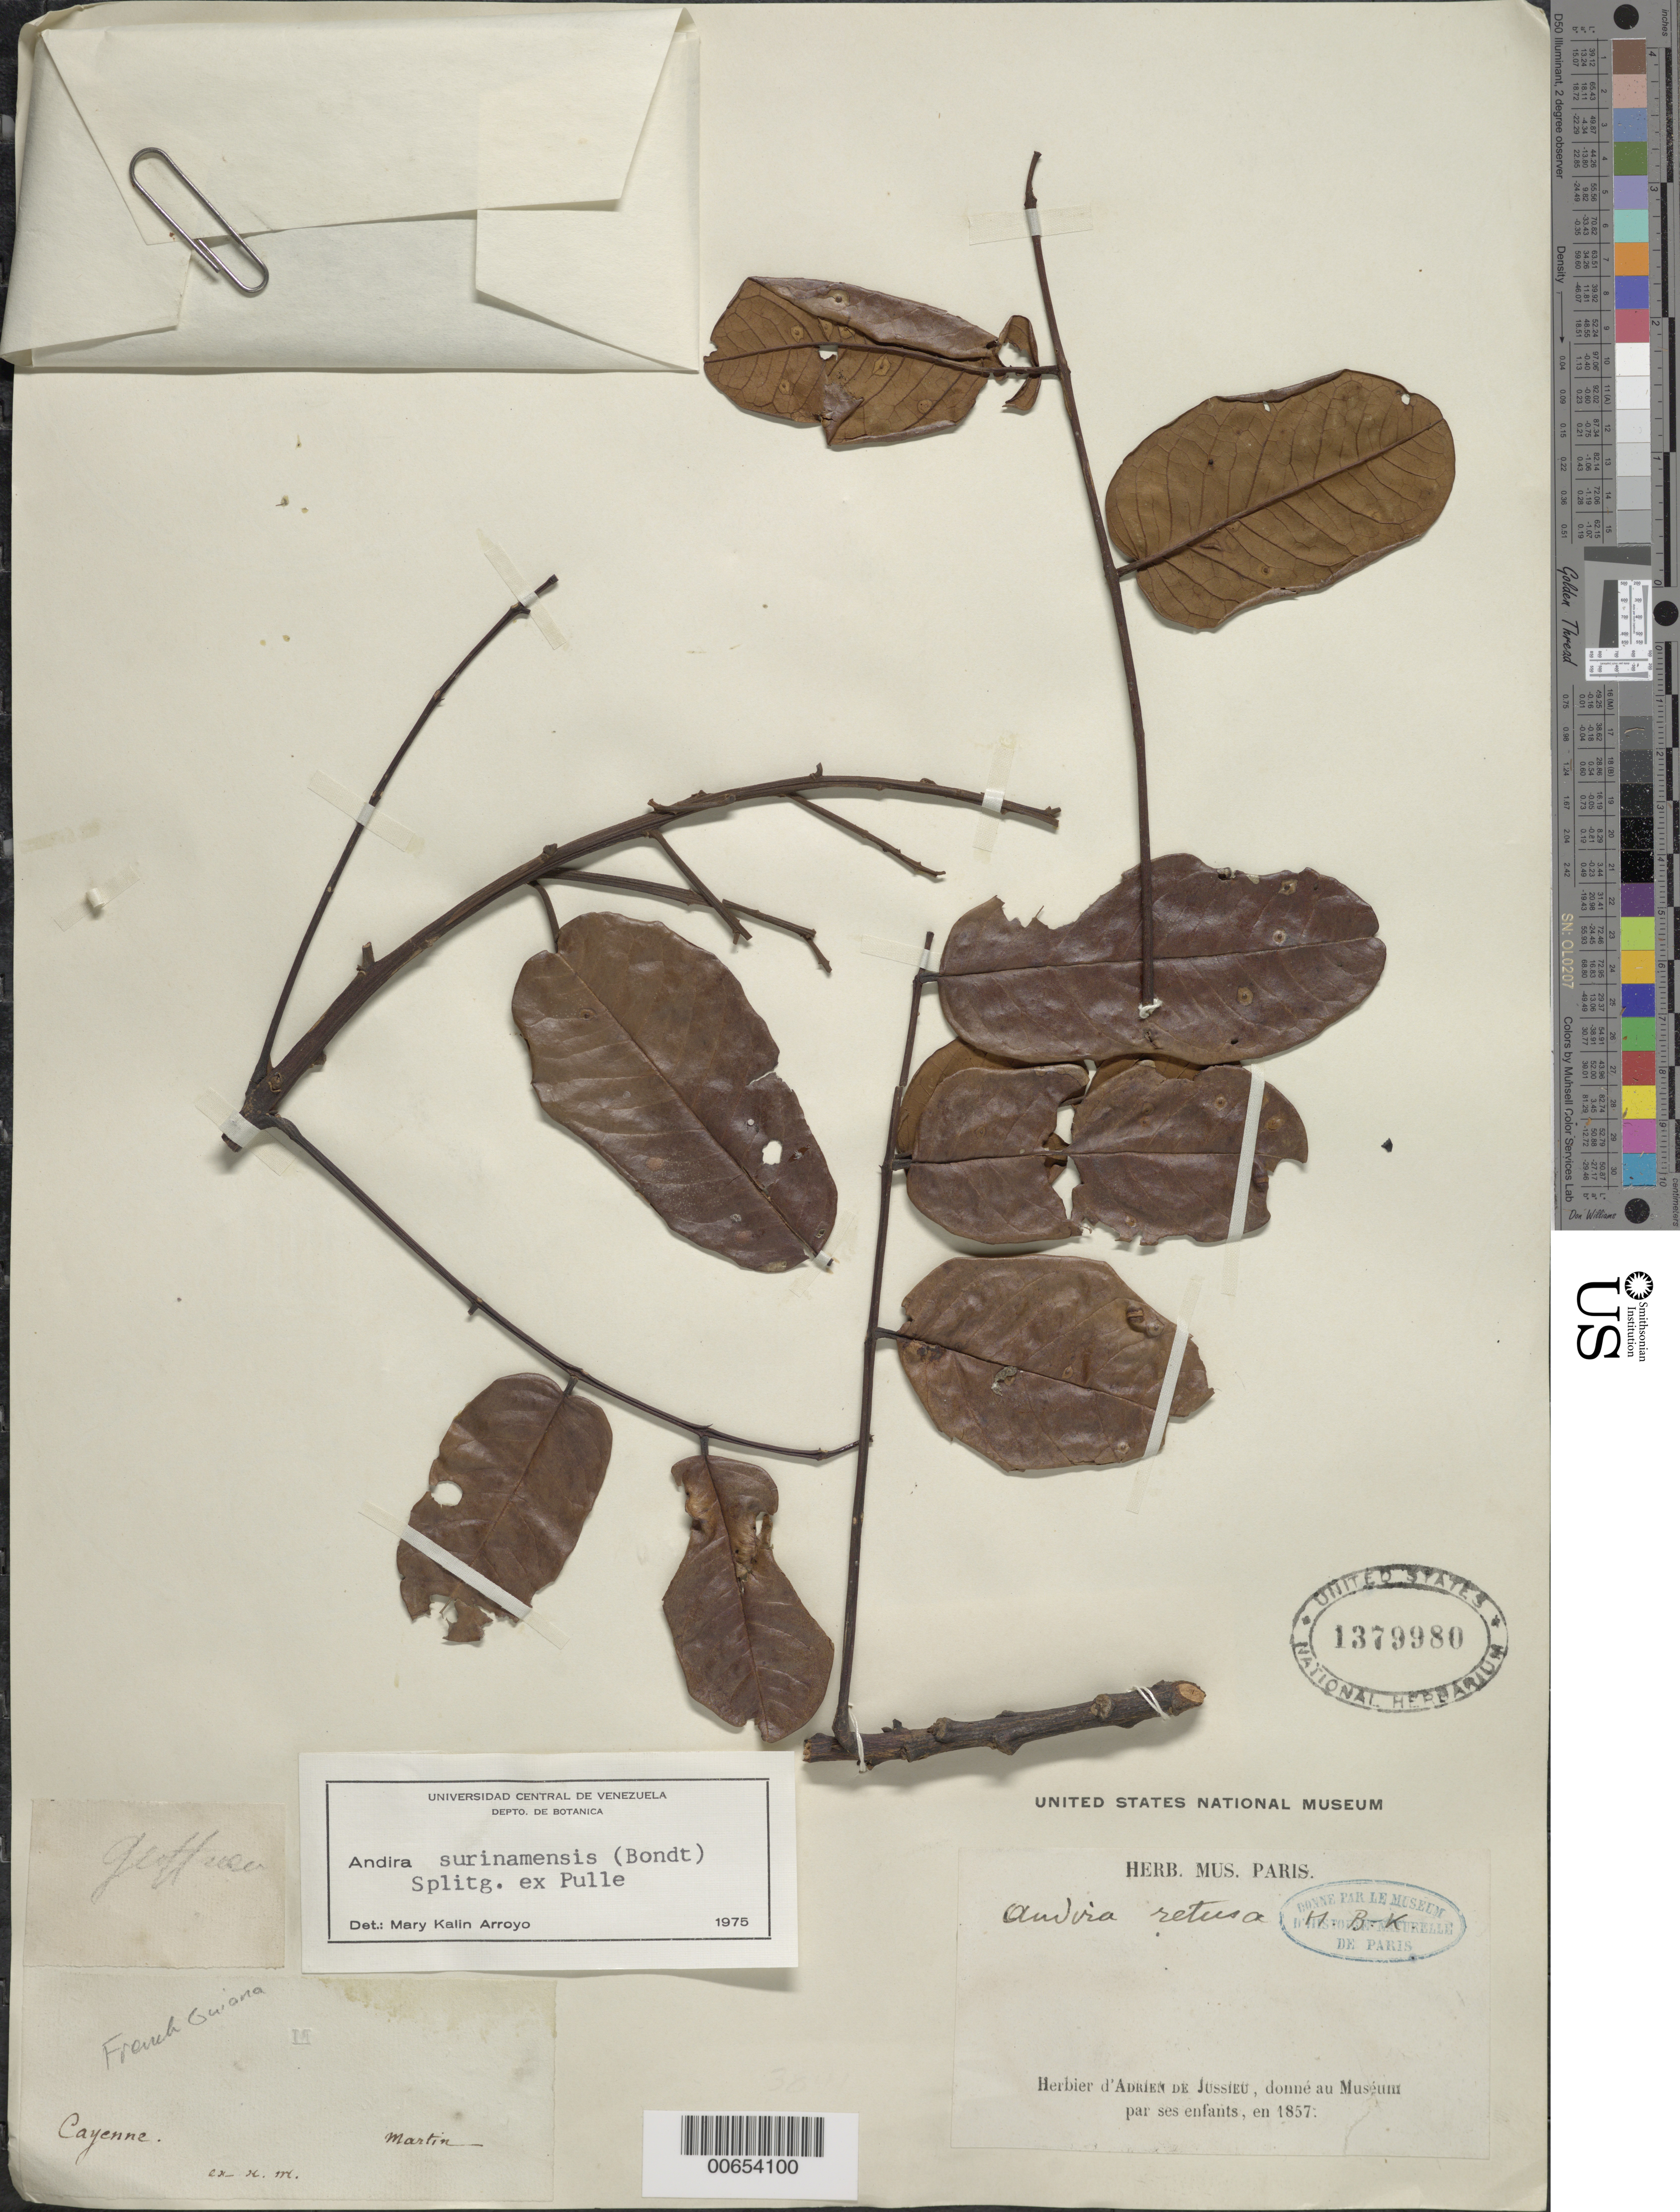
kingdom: Plantae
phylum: Tracheophyta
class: Magnoliopsida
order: Fabales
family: Fabaceae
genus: Andira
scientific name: Andira surinamensis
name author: (Bondt) Splitg. ex Amshoff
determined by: Arroyo, M. K., (CBT), Universidad Central de Venezuela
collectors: J. Martin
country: French Guiana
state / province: Cayenne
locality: Cayenne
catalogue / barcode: US 1379980